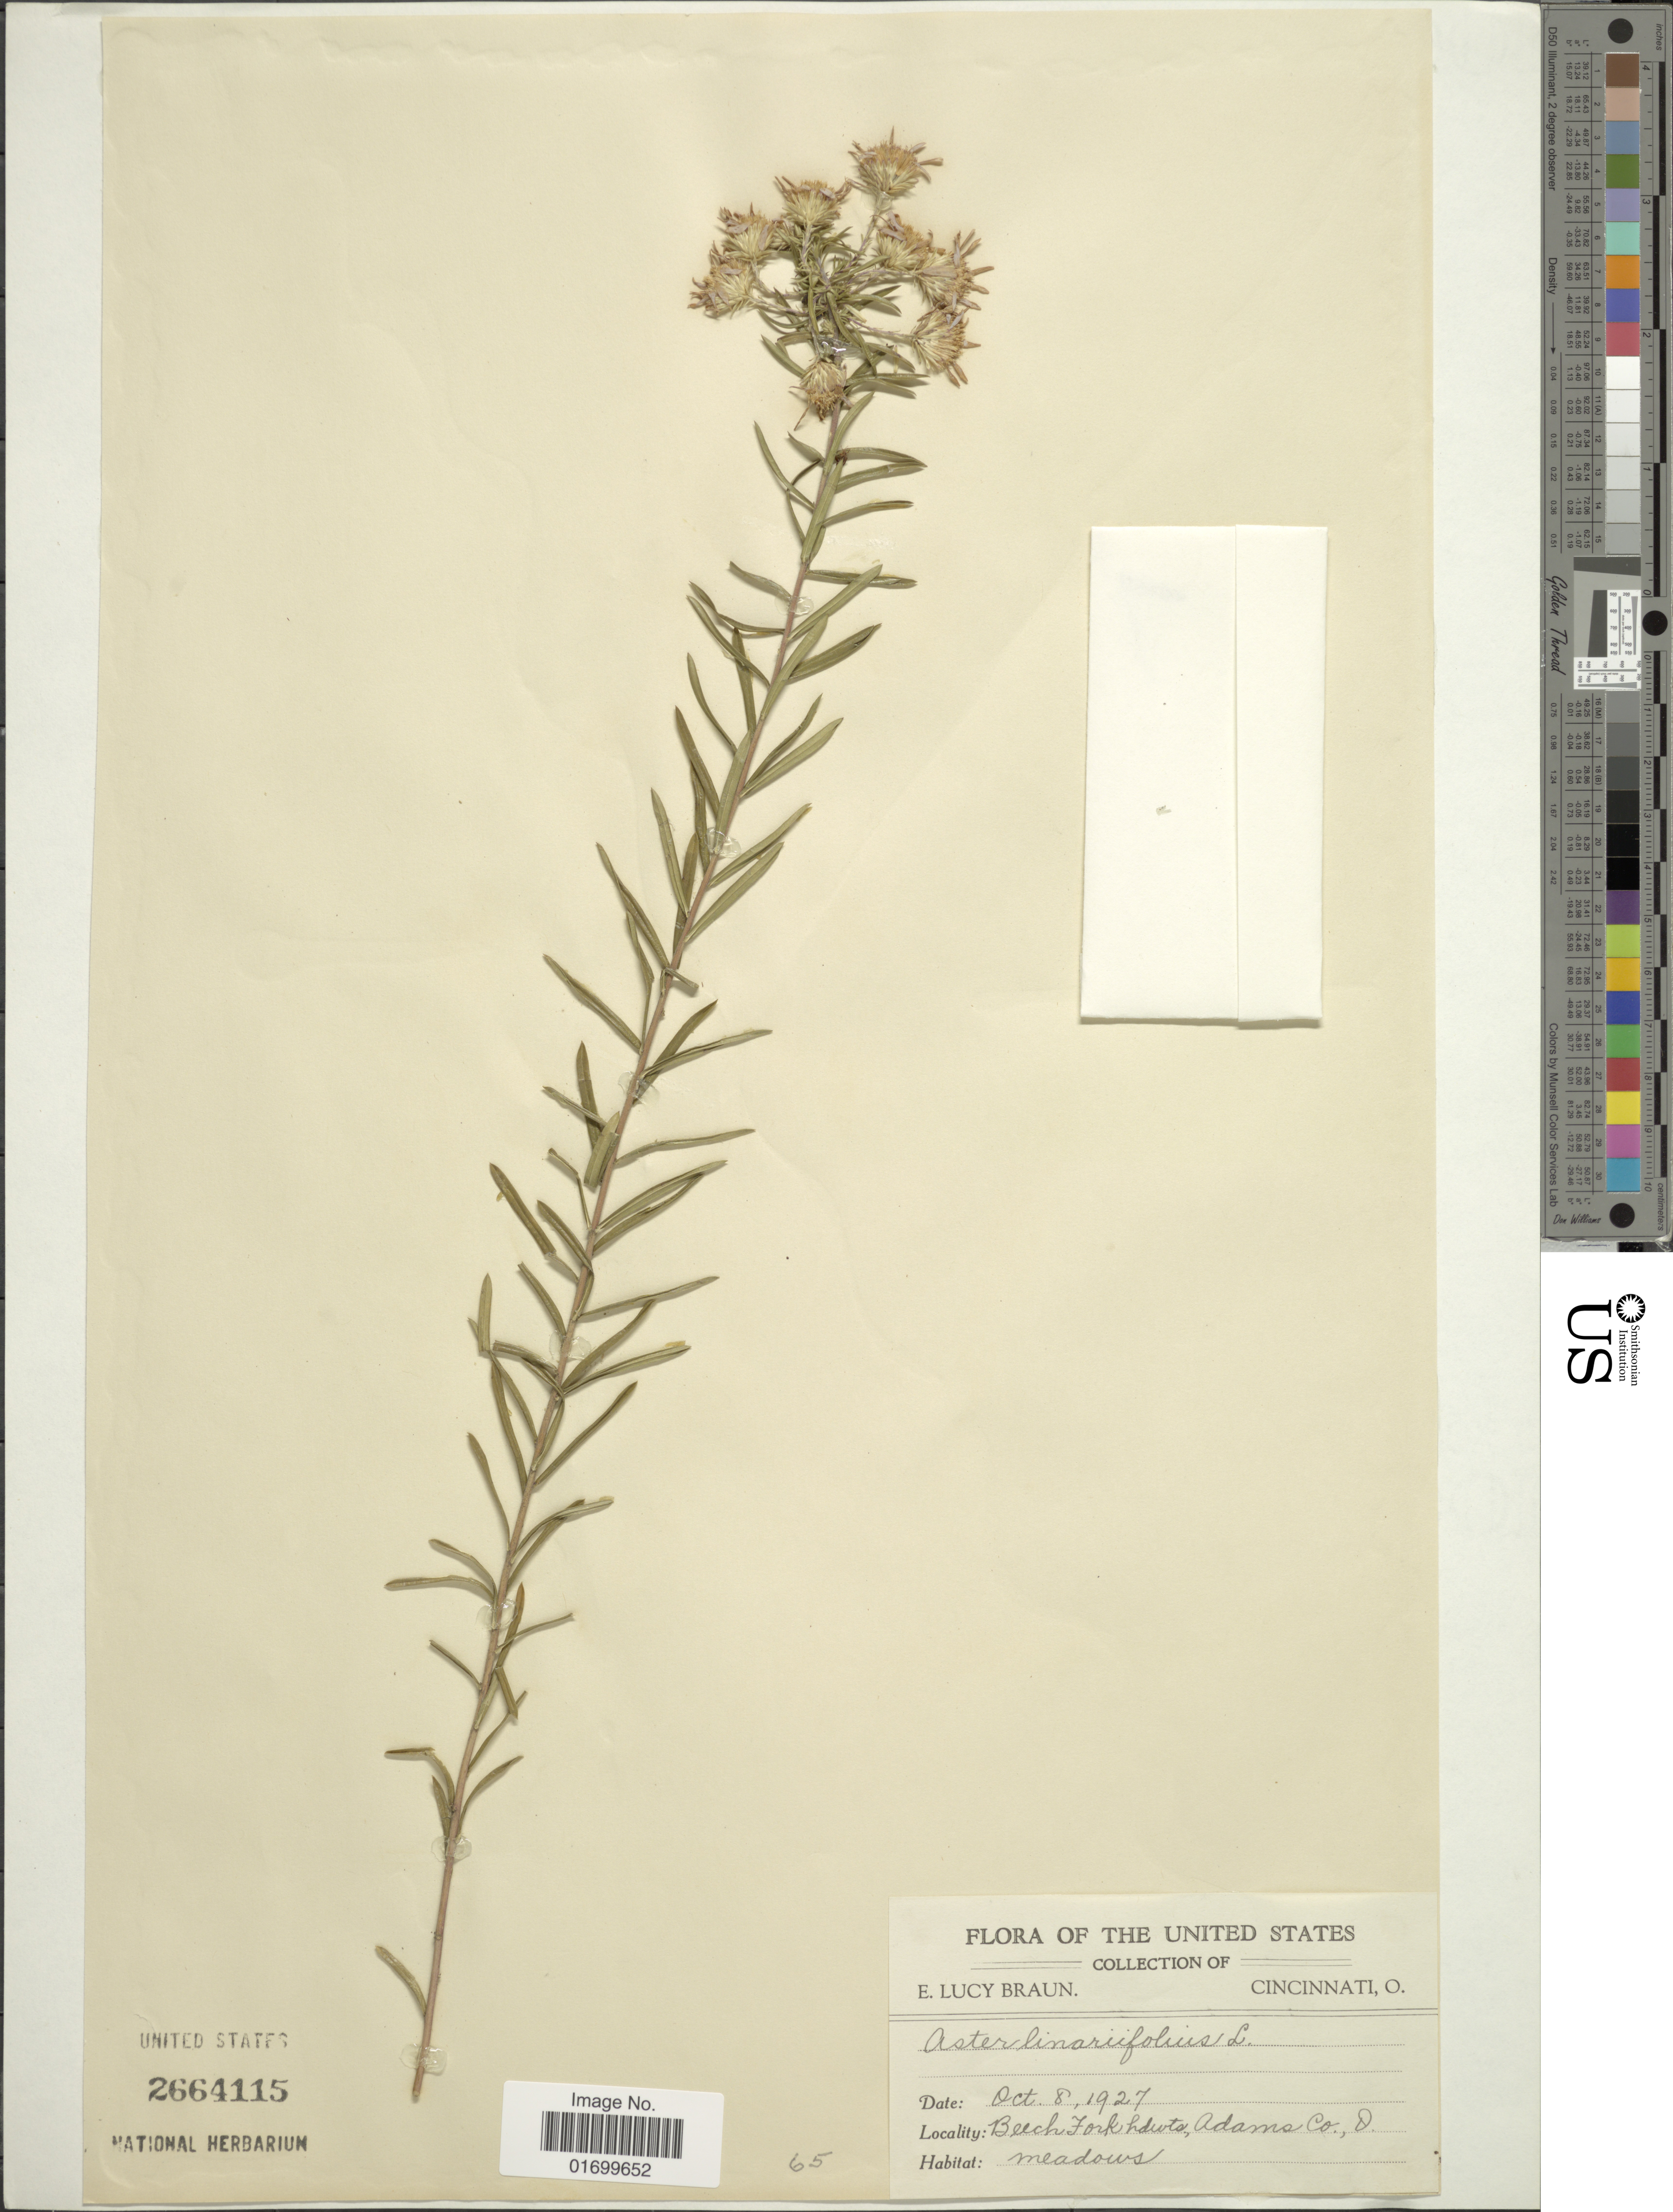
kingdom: Plantae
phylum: Tracheophyta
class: Magnoliopsida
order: Asterales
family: Asteraceae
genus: Ionactis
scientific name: Ionactis linariifolia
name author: (L.) Greene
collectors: E. L. Braun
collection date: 1927-10-08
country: United States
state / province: Ohio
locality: Beech Fork hdwts, Adams Co.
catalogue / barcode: US 2664115